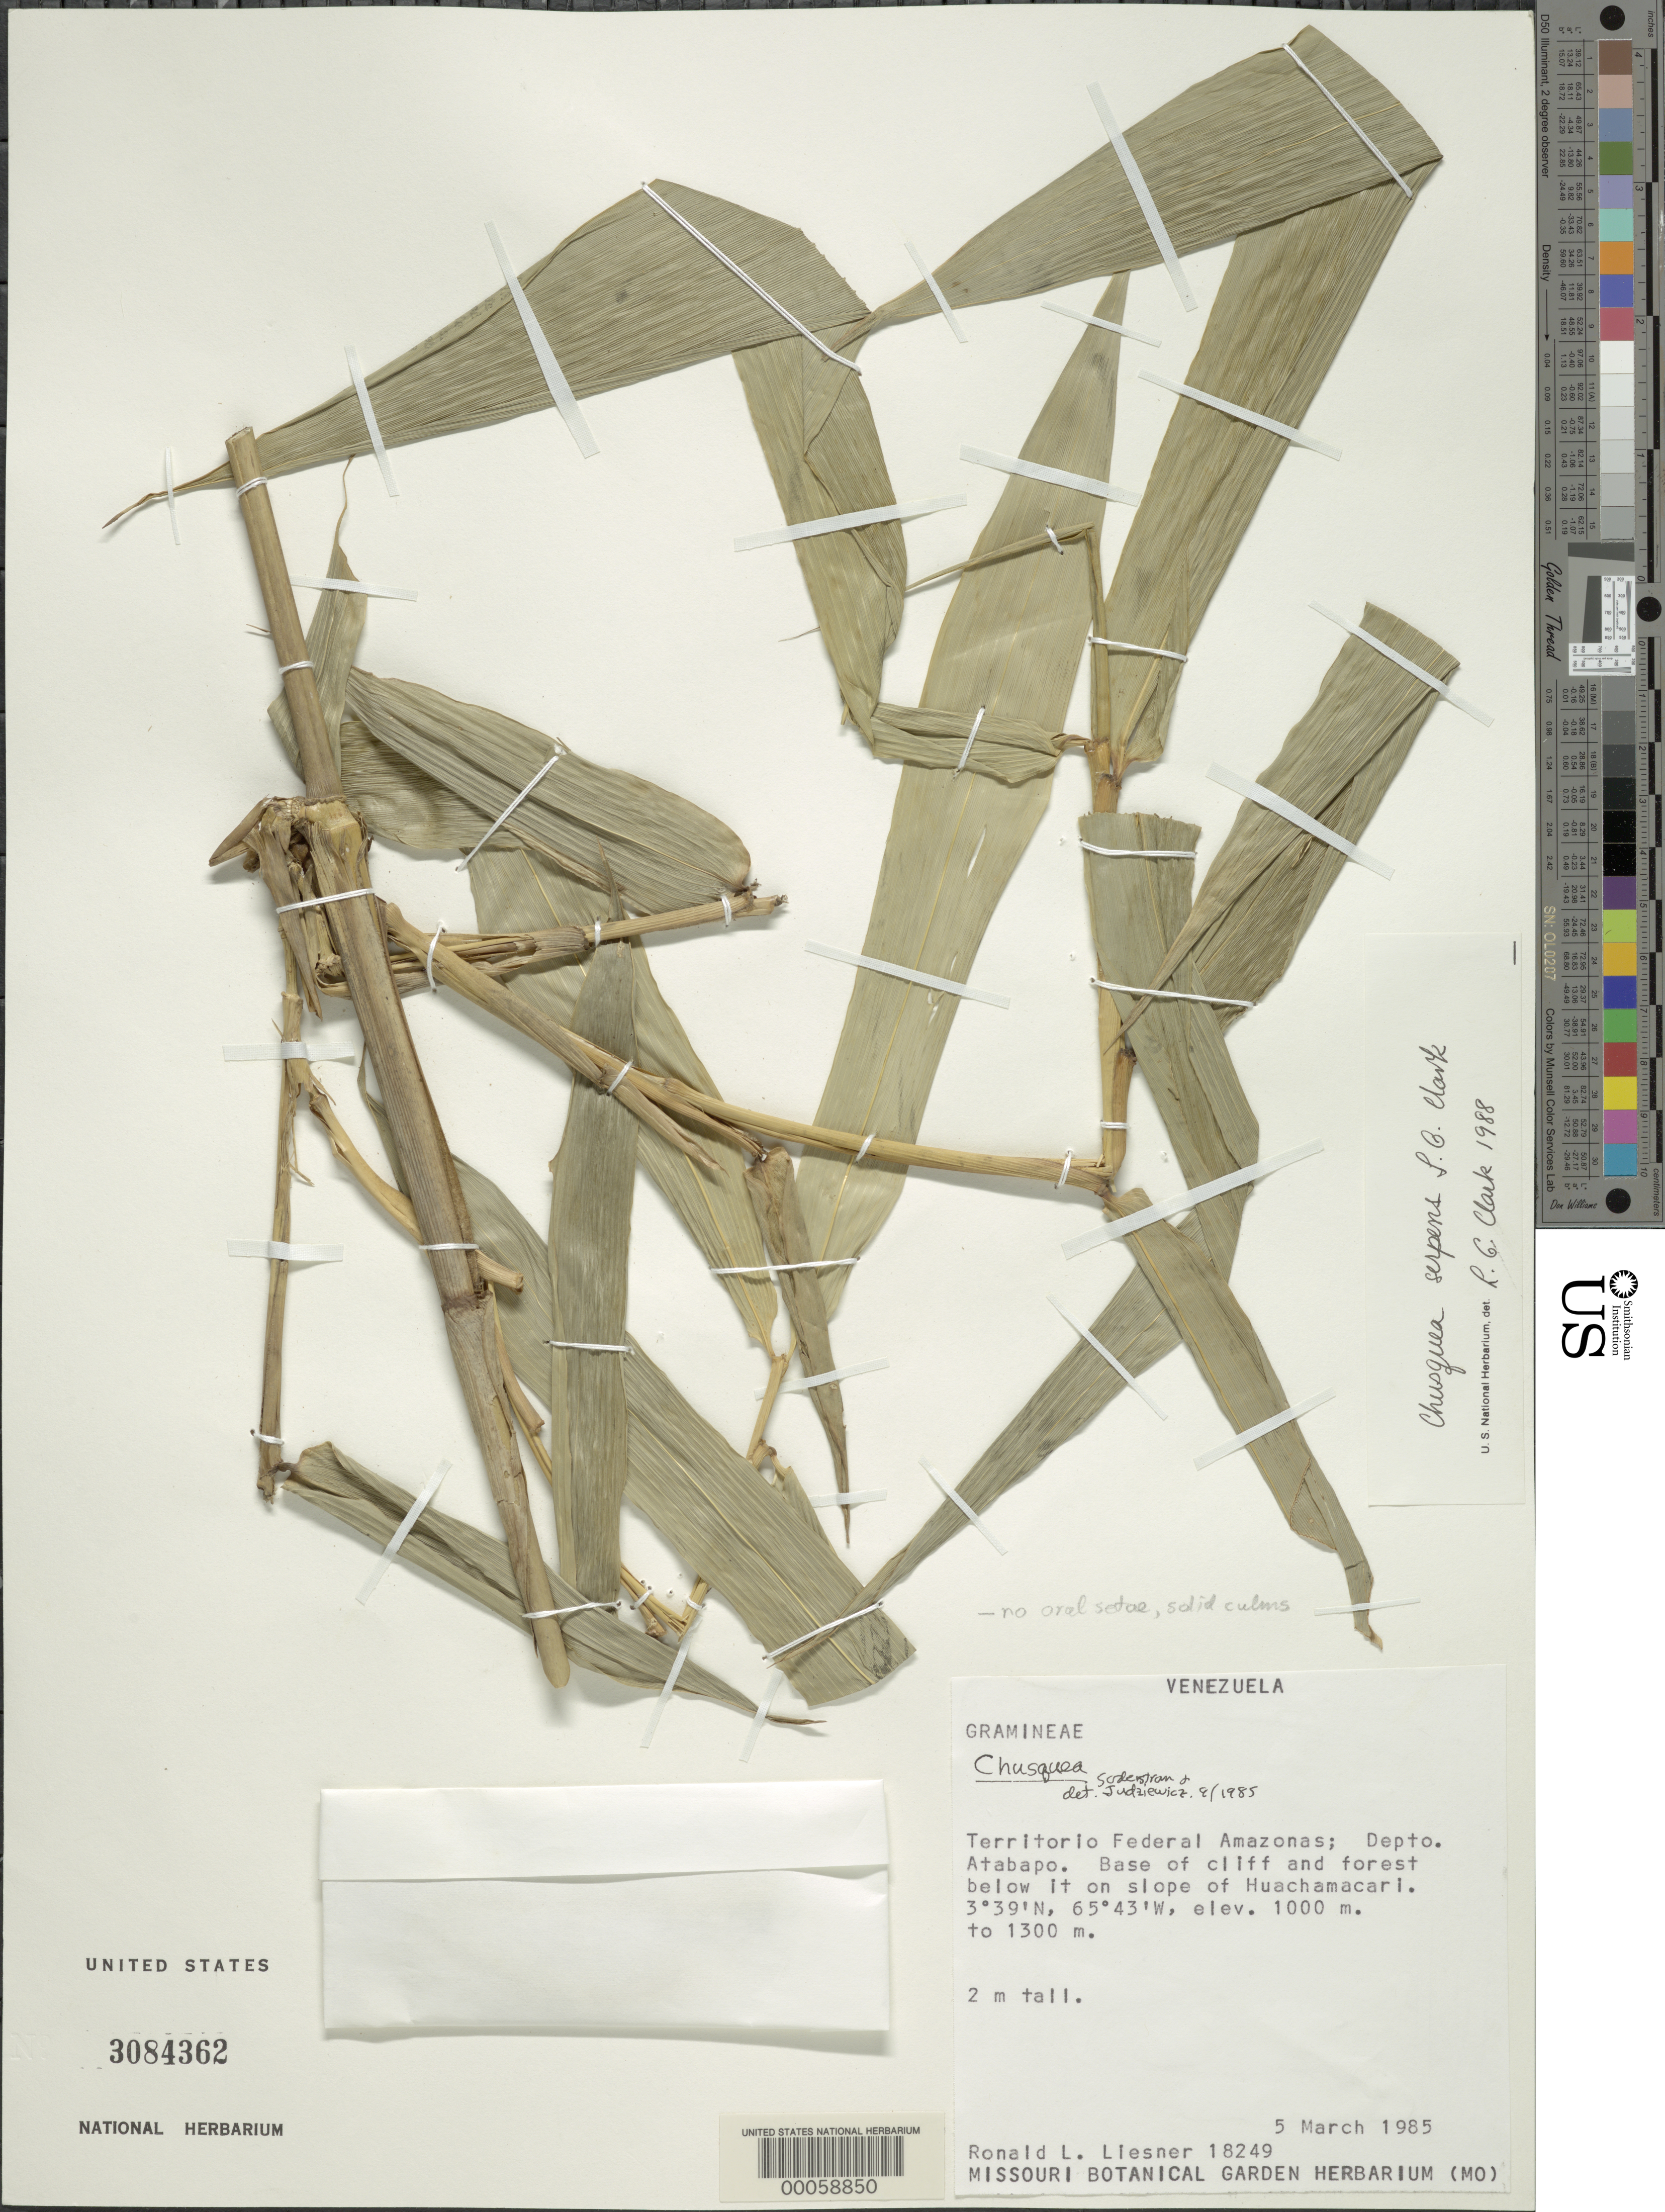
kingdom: Plantae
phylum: Tracheophyta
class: Liliopsida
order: Poales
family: Poaceae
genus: Chusquea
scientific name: Chusquea serpens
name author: L.G. Clark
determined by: Clark, Lynn G., (ISC), Iowa State University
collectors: R. L. Liesner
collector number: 18249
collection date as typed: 5-Mar-85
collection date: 1985-03-05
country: Venezuela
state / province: Amazonas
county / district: Atabapo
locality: Huachamacari slopes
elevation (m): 1000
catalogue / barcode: US 3084362